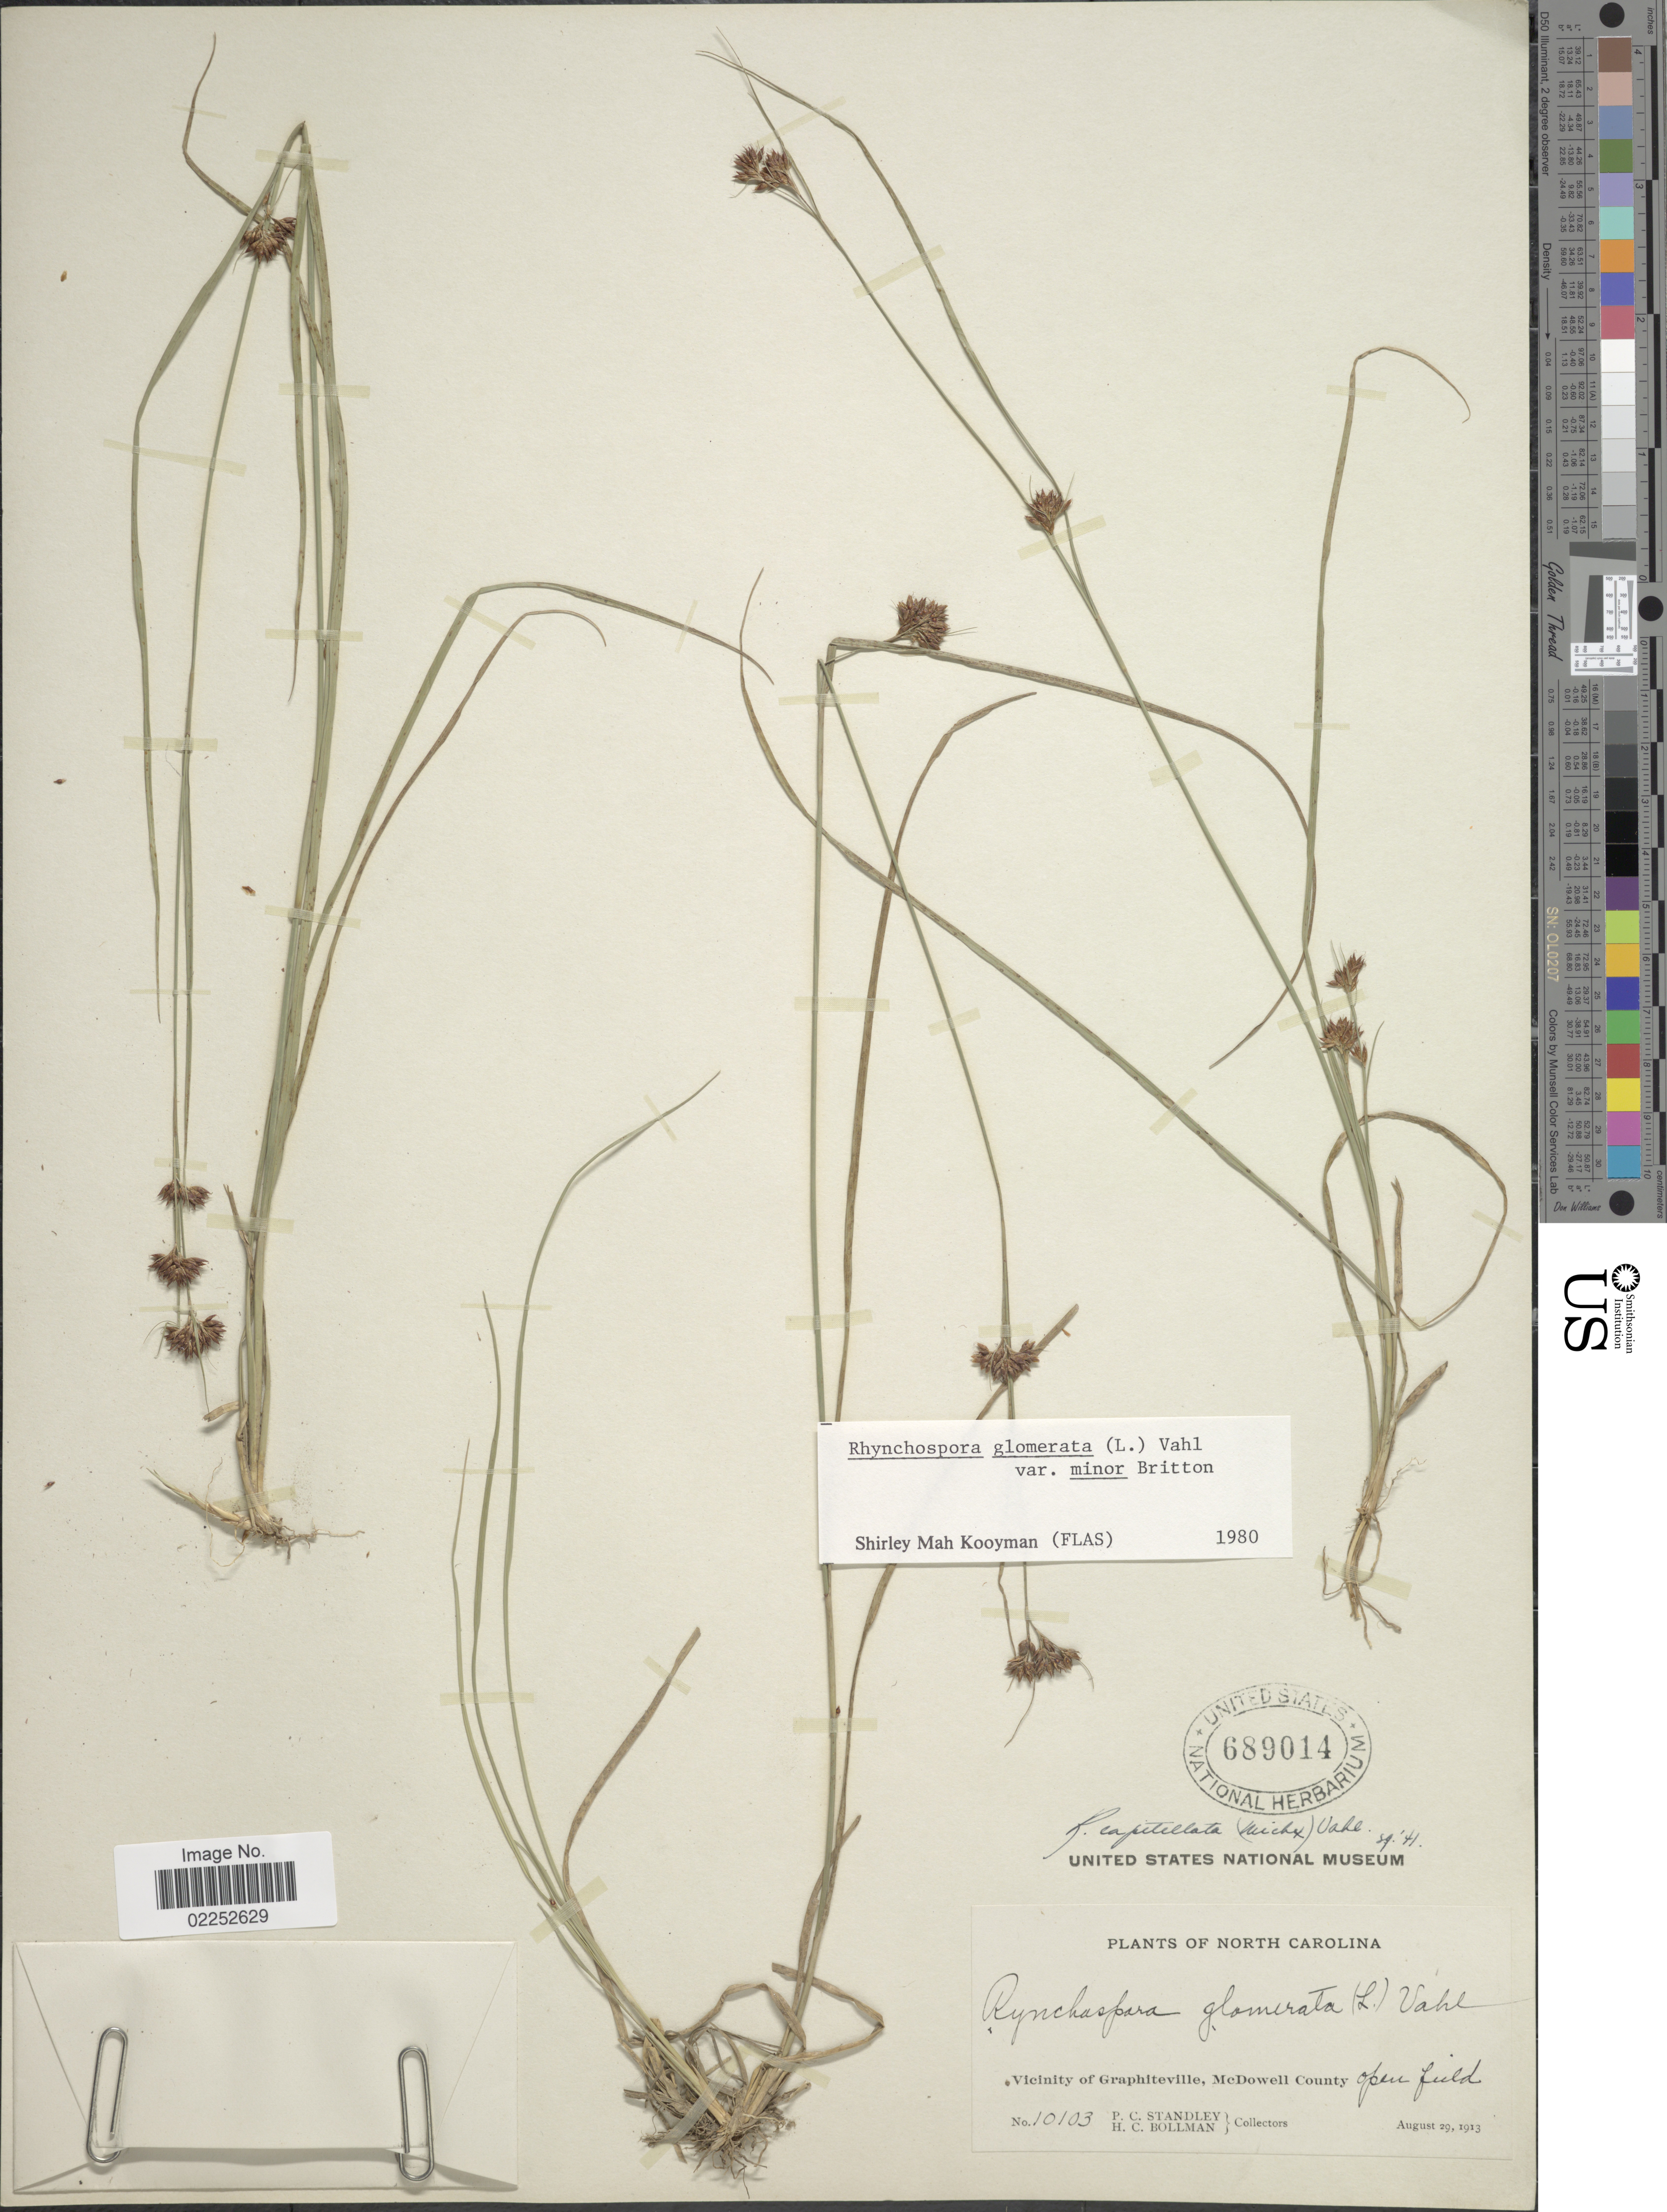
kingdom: Plantae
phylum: Tracheophyta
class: Liliopsida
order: Poales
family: Cyperaceae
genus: Rhynchospora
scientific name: Rhynchospora capitellata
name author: (Michx.) Vahl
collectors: P. C. Standley & H. C. Bollman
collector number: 10103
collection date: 1913-08-29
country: United States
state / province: North Carolina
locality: Vicinity of Graphiteville, McDowell County, open field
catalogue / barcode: US 689014